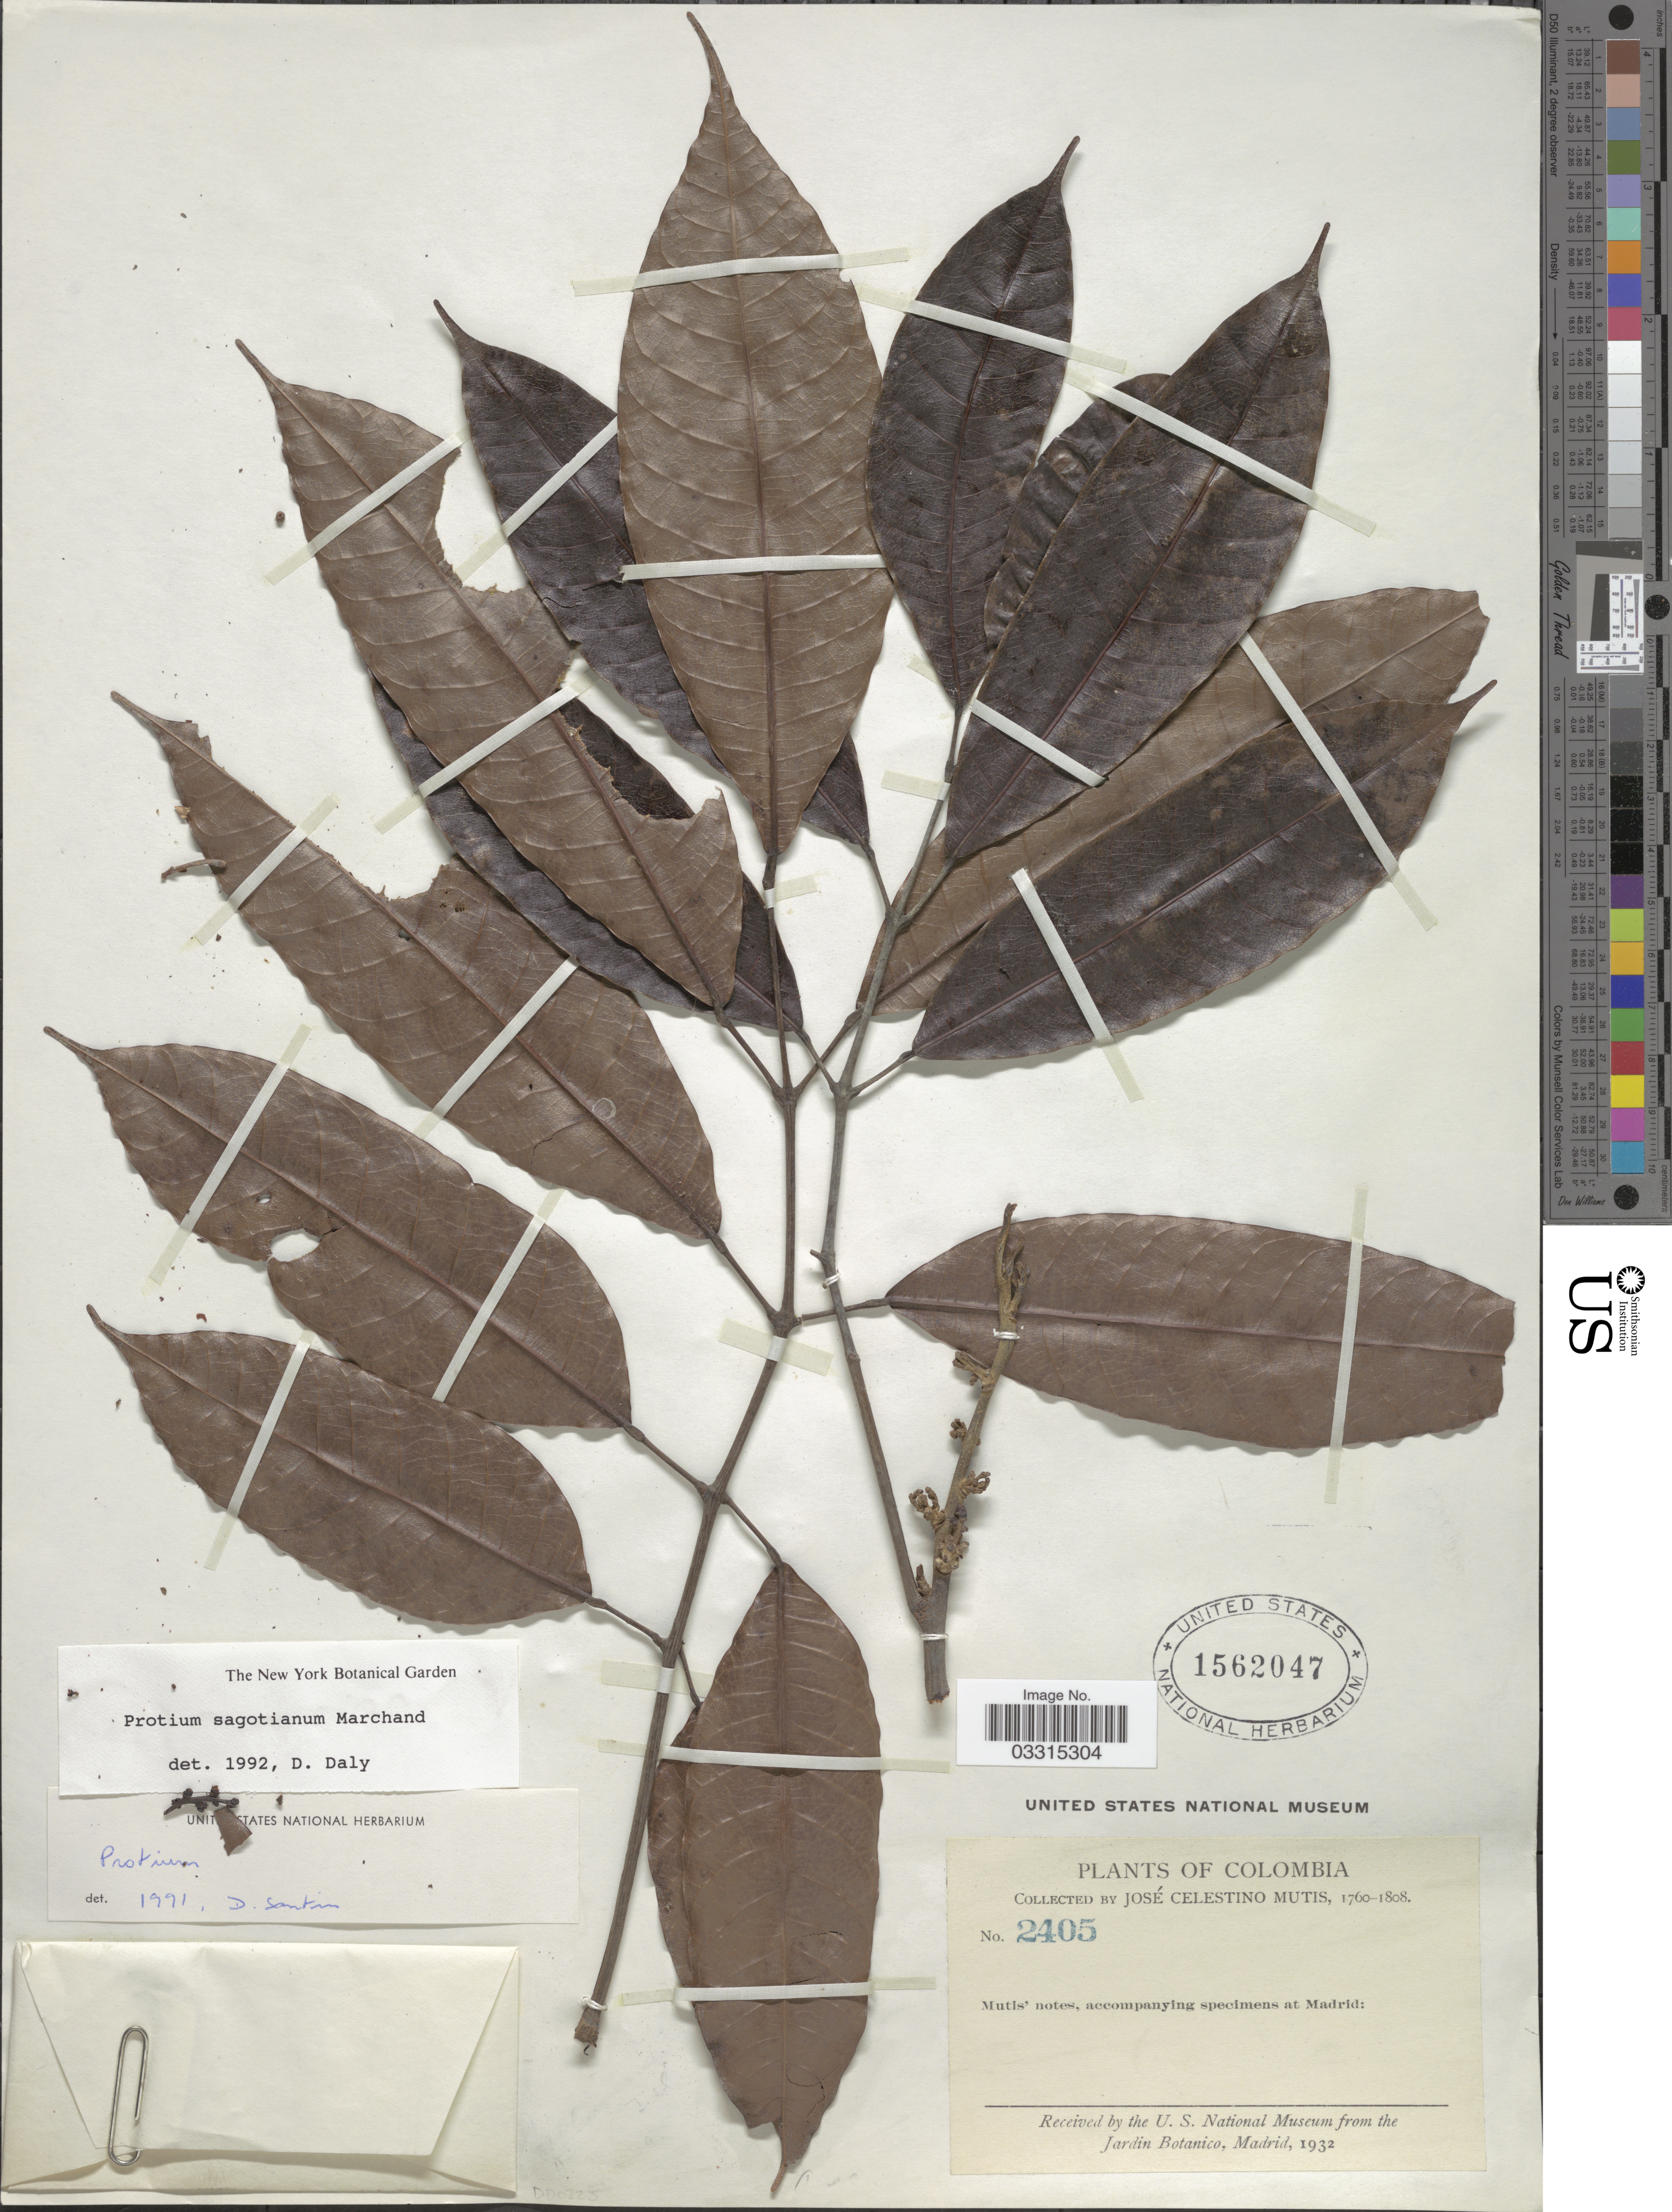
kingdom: Plantae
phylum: Tracheophyta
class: Magnoliopsida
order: Sapindales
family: Burseraceae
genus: Protium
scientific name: Protium sagotianum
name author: Marchand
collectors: J. C. B. Mutis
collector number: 2405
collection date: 1760/1808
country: Colombia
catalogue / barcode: US 1562047